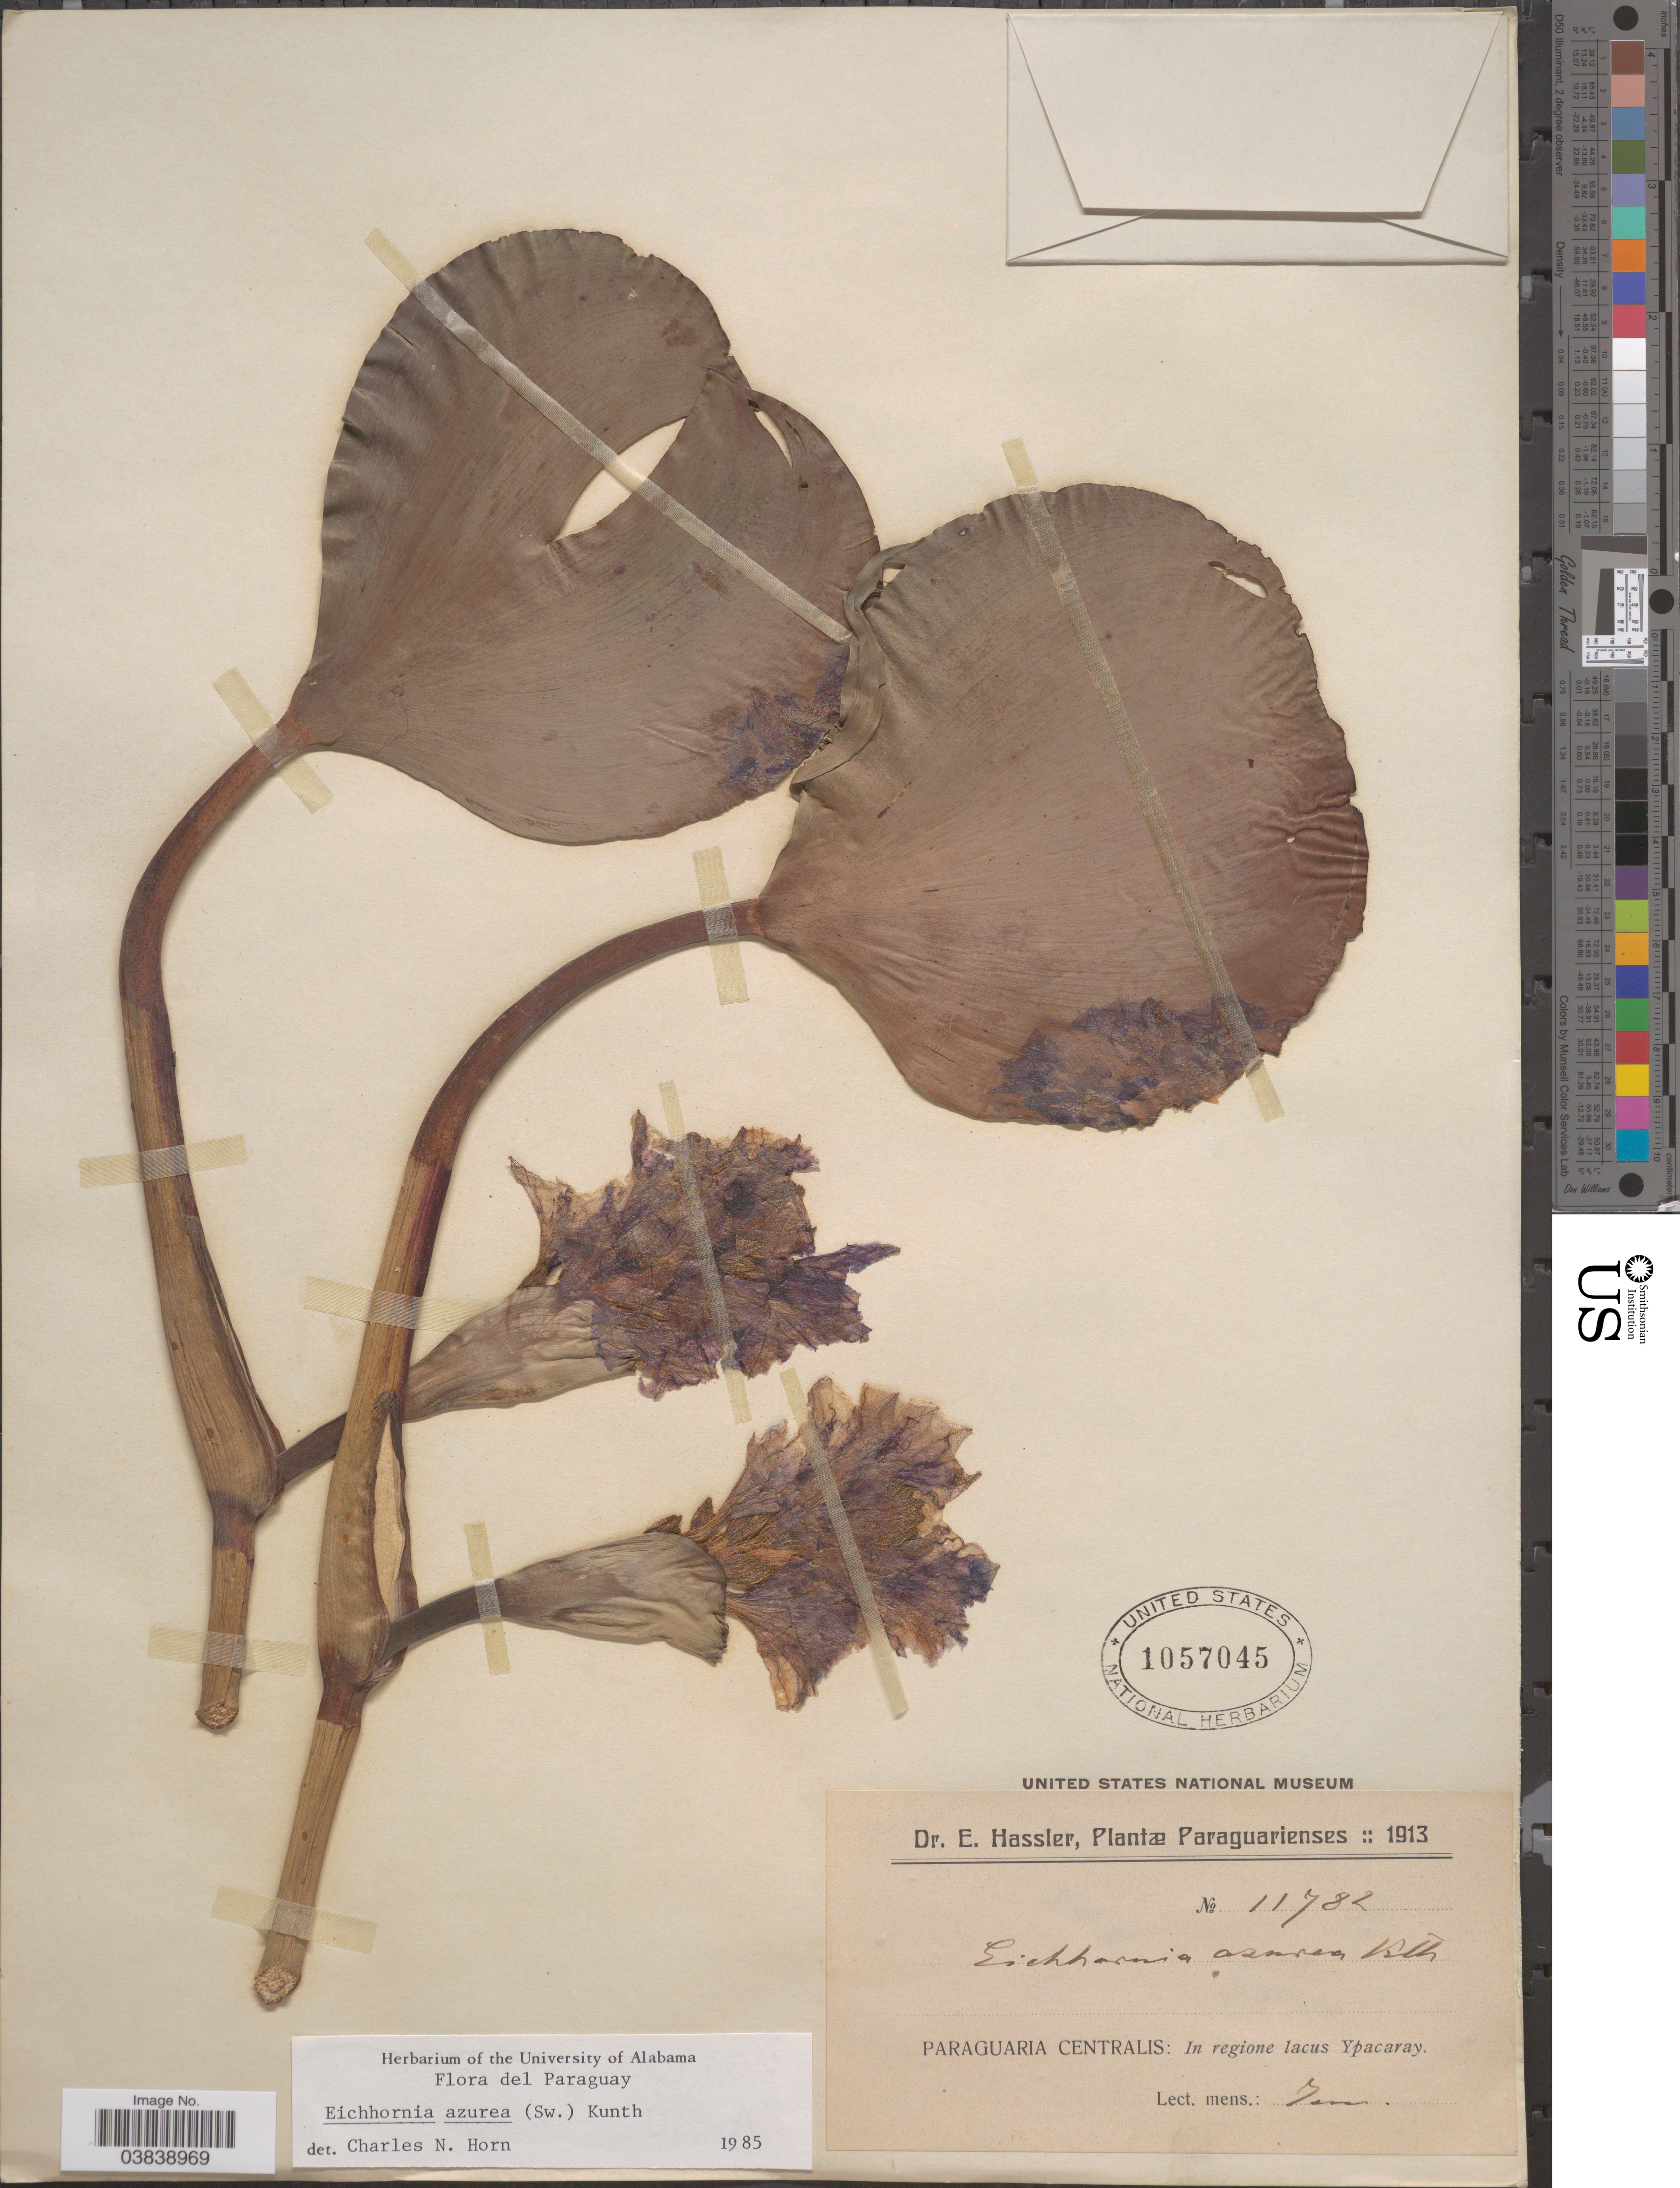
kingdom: Plantae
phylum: Tracheophyta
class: Liliopsida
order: Commelinales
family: Pontederiaceae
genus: Eichhornia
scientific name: Eichhornia azurea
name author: (Sw.) Kunth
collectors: E. Hassler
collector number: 11782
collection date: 1913-06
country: Paraguay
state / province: Paraguari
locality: Paraguaria Centralis: In regione lacus Ypacaray.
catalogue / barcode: US 1057045